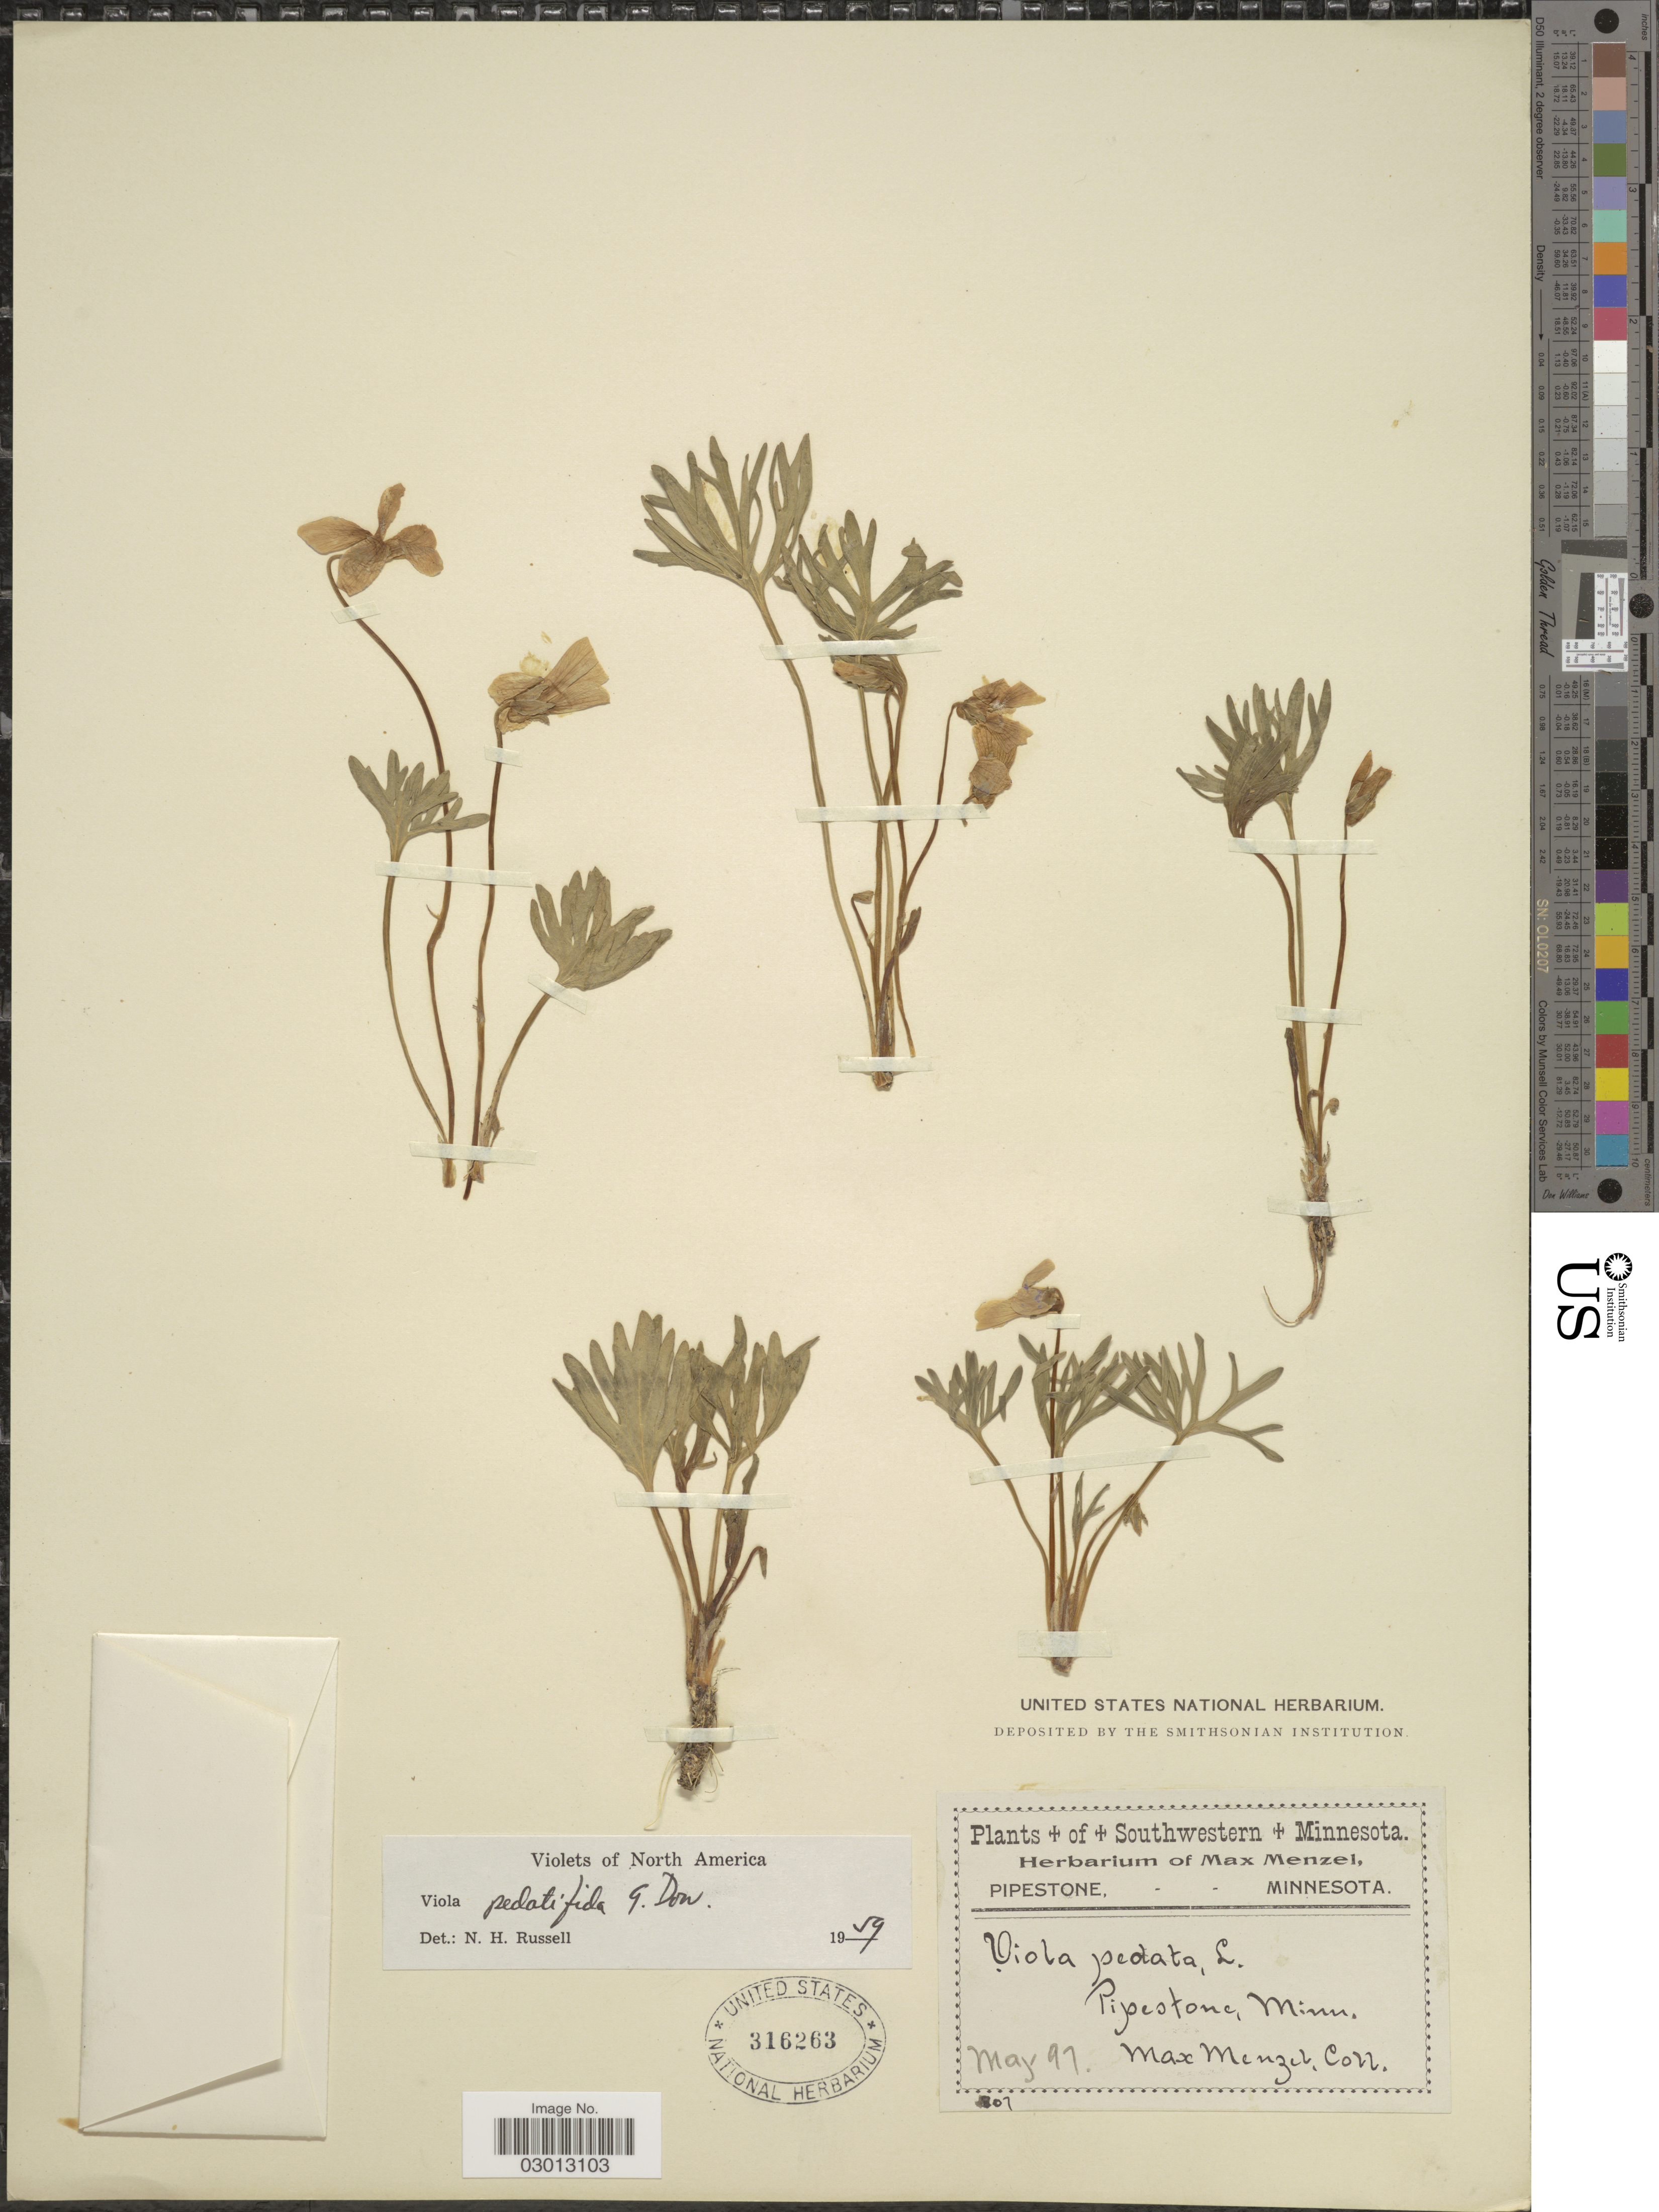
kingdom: Plantae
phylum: Tracheophyta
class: Magnoliopsida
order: Malpighiales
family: Violaceae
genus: Viola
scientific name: Viola pedatifida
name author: G. Don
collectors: M. Menzel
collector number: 807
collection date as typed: Transcribed d/m/y: /5/97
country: United States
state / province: Minnesota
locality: Southwestern Minnesota. Pipestone.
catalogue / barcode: US 316263